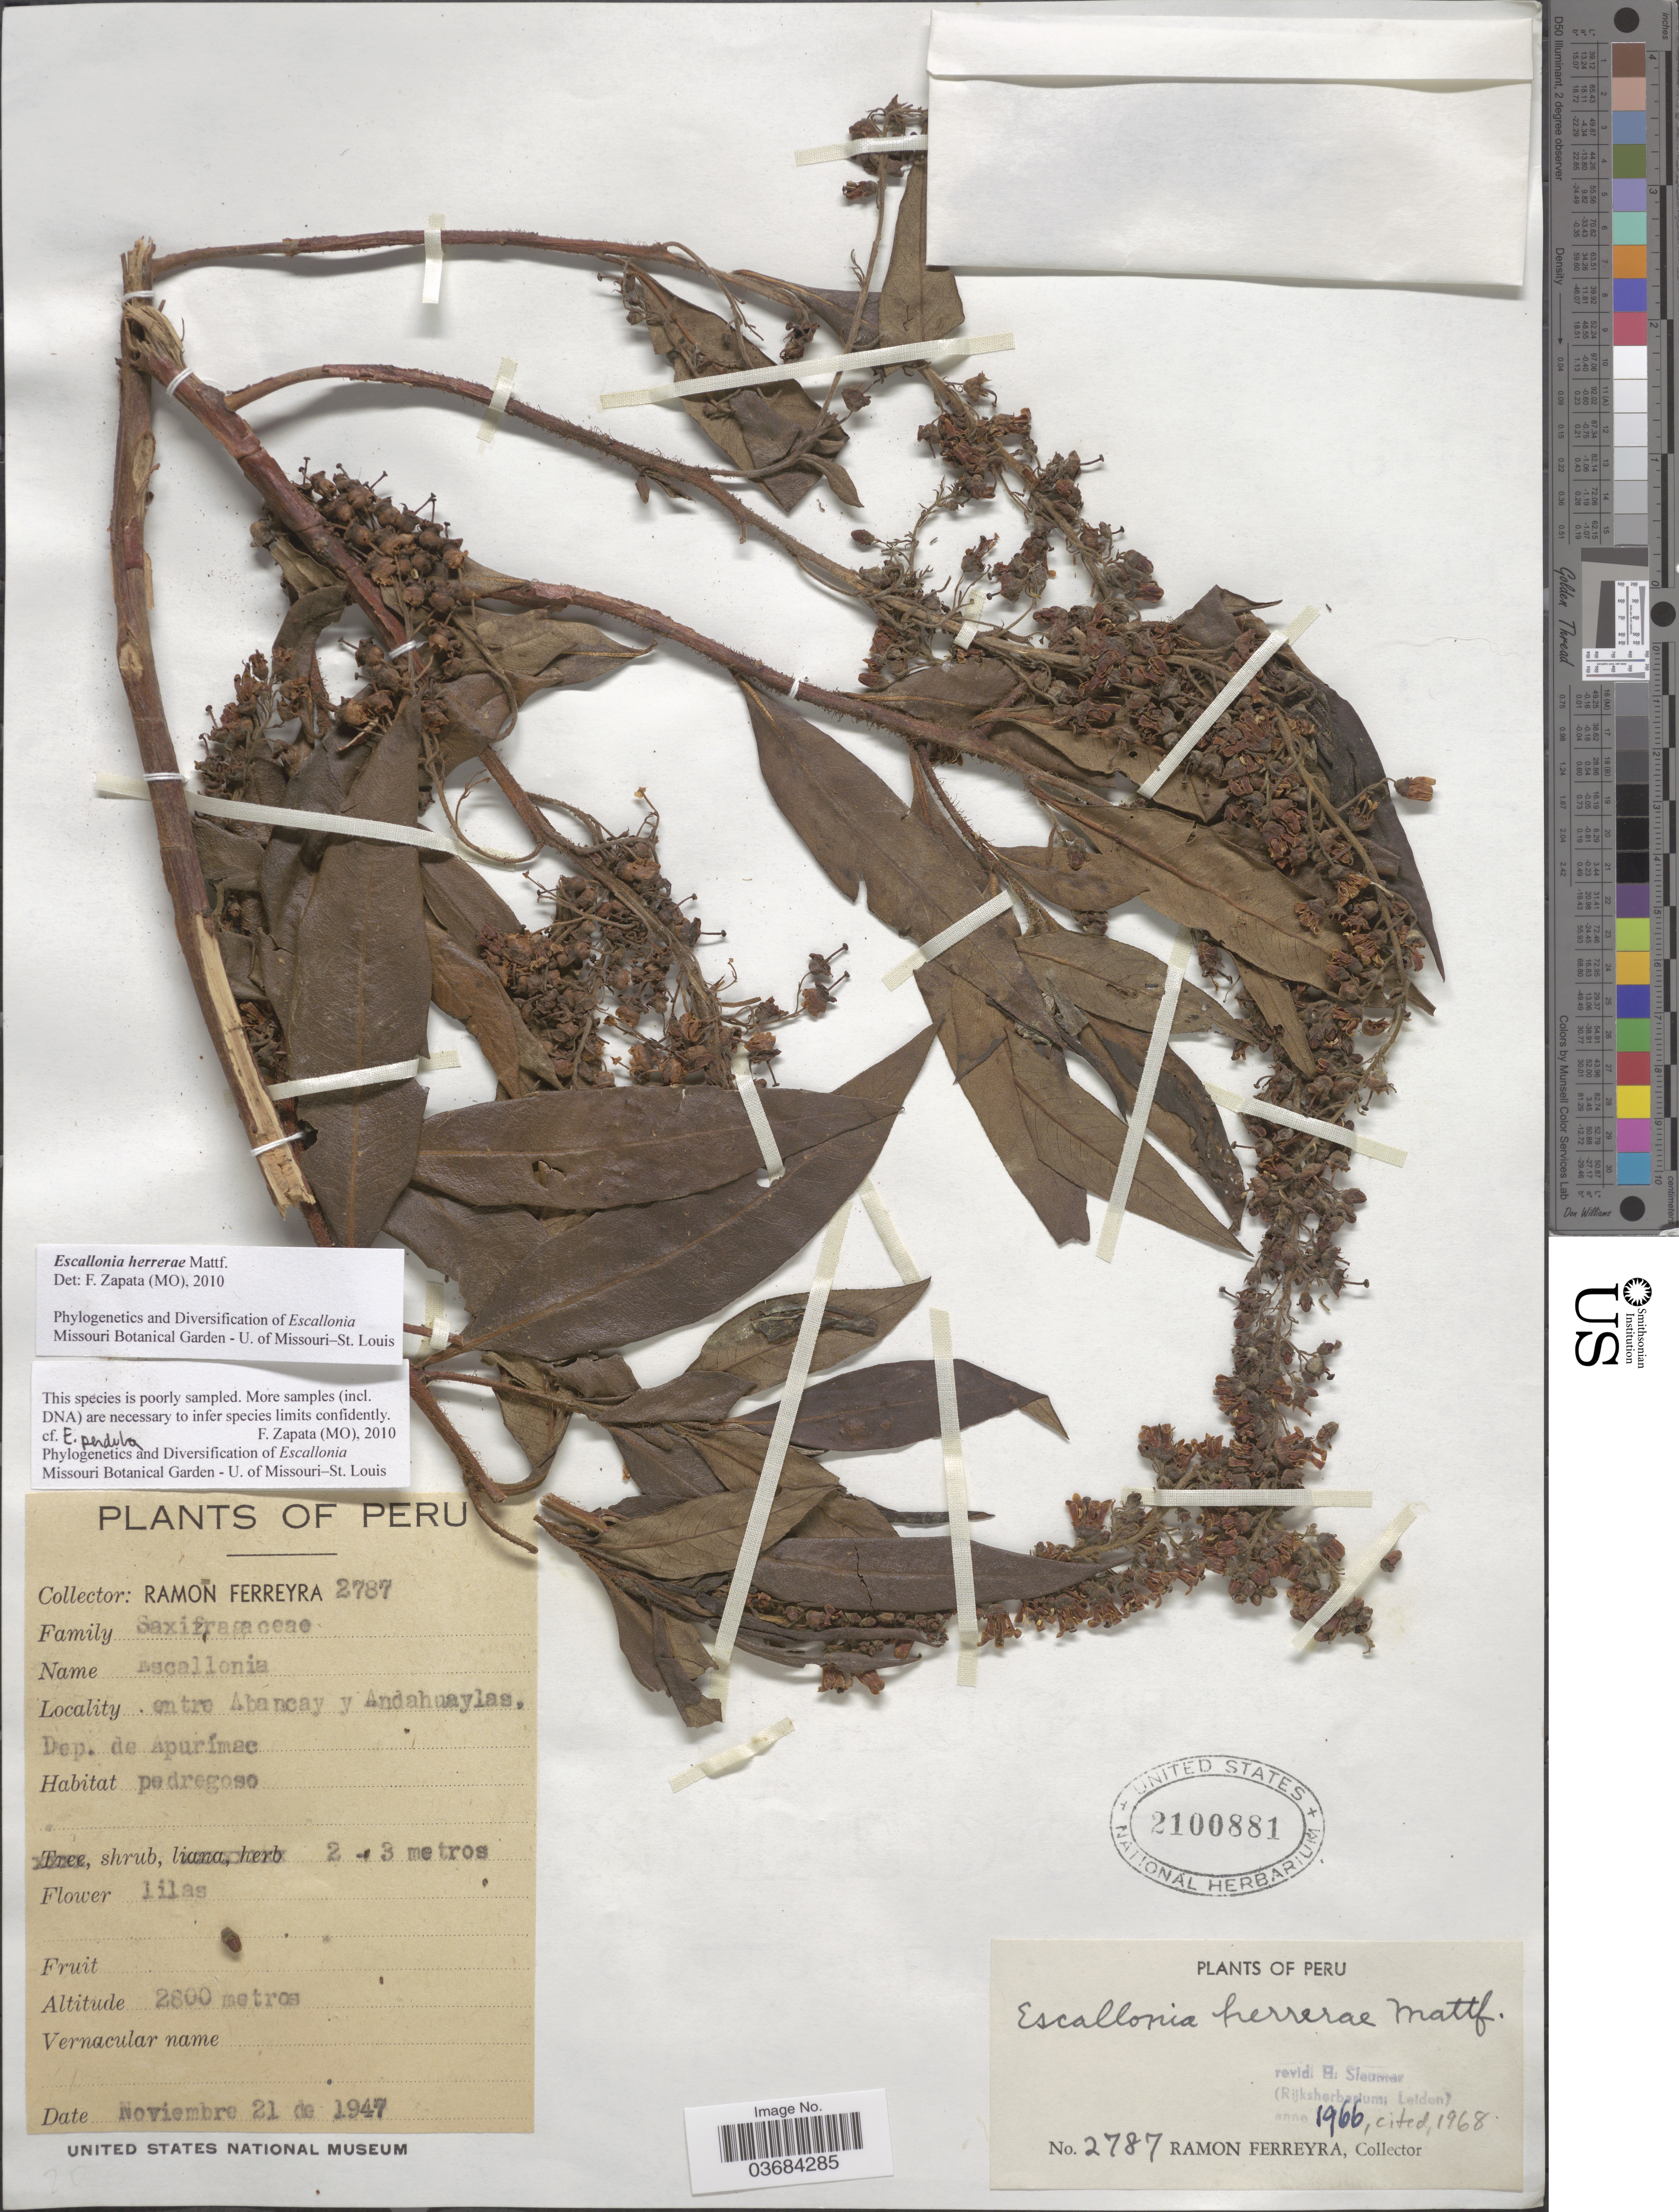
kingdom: Plantae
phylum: Tracheophyta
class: Magnoliopsida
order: Escalloniales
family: Escalloniaceae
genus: Escallonia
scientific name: Escallonia herrerae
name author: Mattf.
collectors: R. A. Ferreyra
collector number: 2787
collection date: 1947-11-21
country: Peru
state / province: Apurímac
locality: Entre Abancay y Andahuaylas. Dep. de Apurímac.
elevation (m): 2800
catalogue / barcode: US 2100881